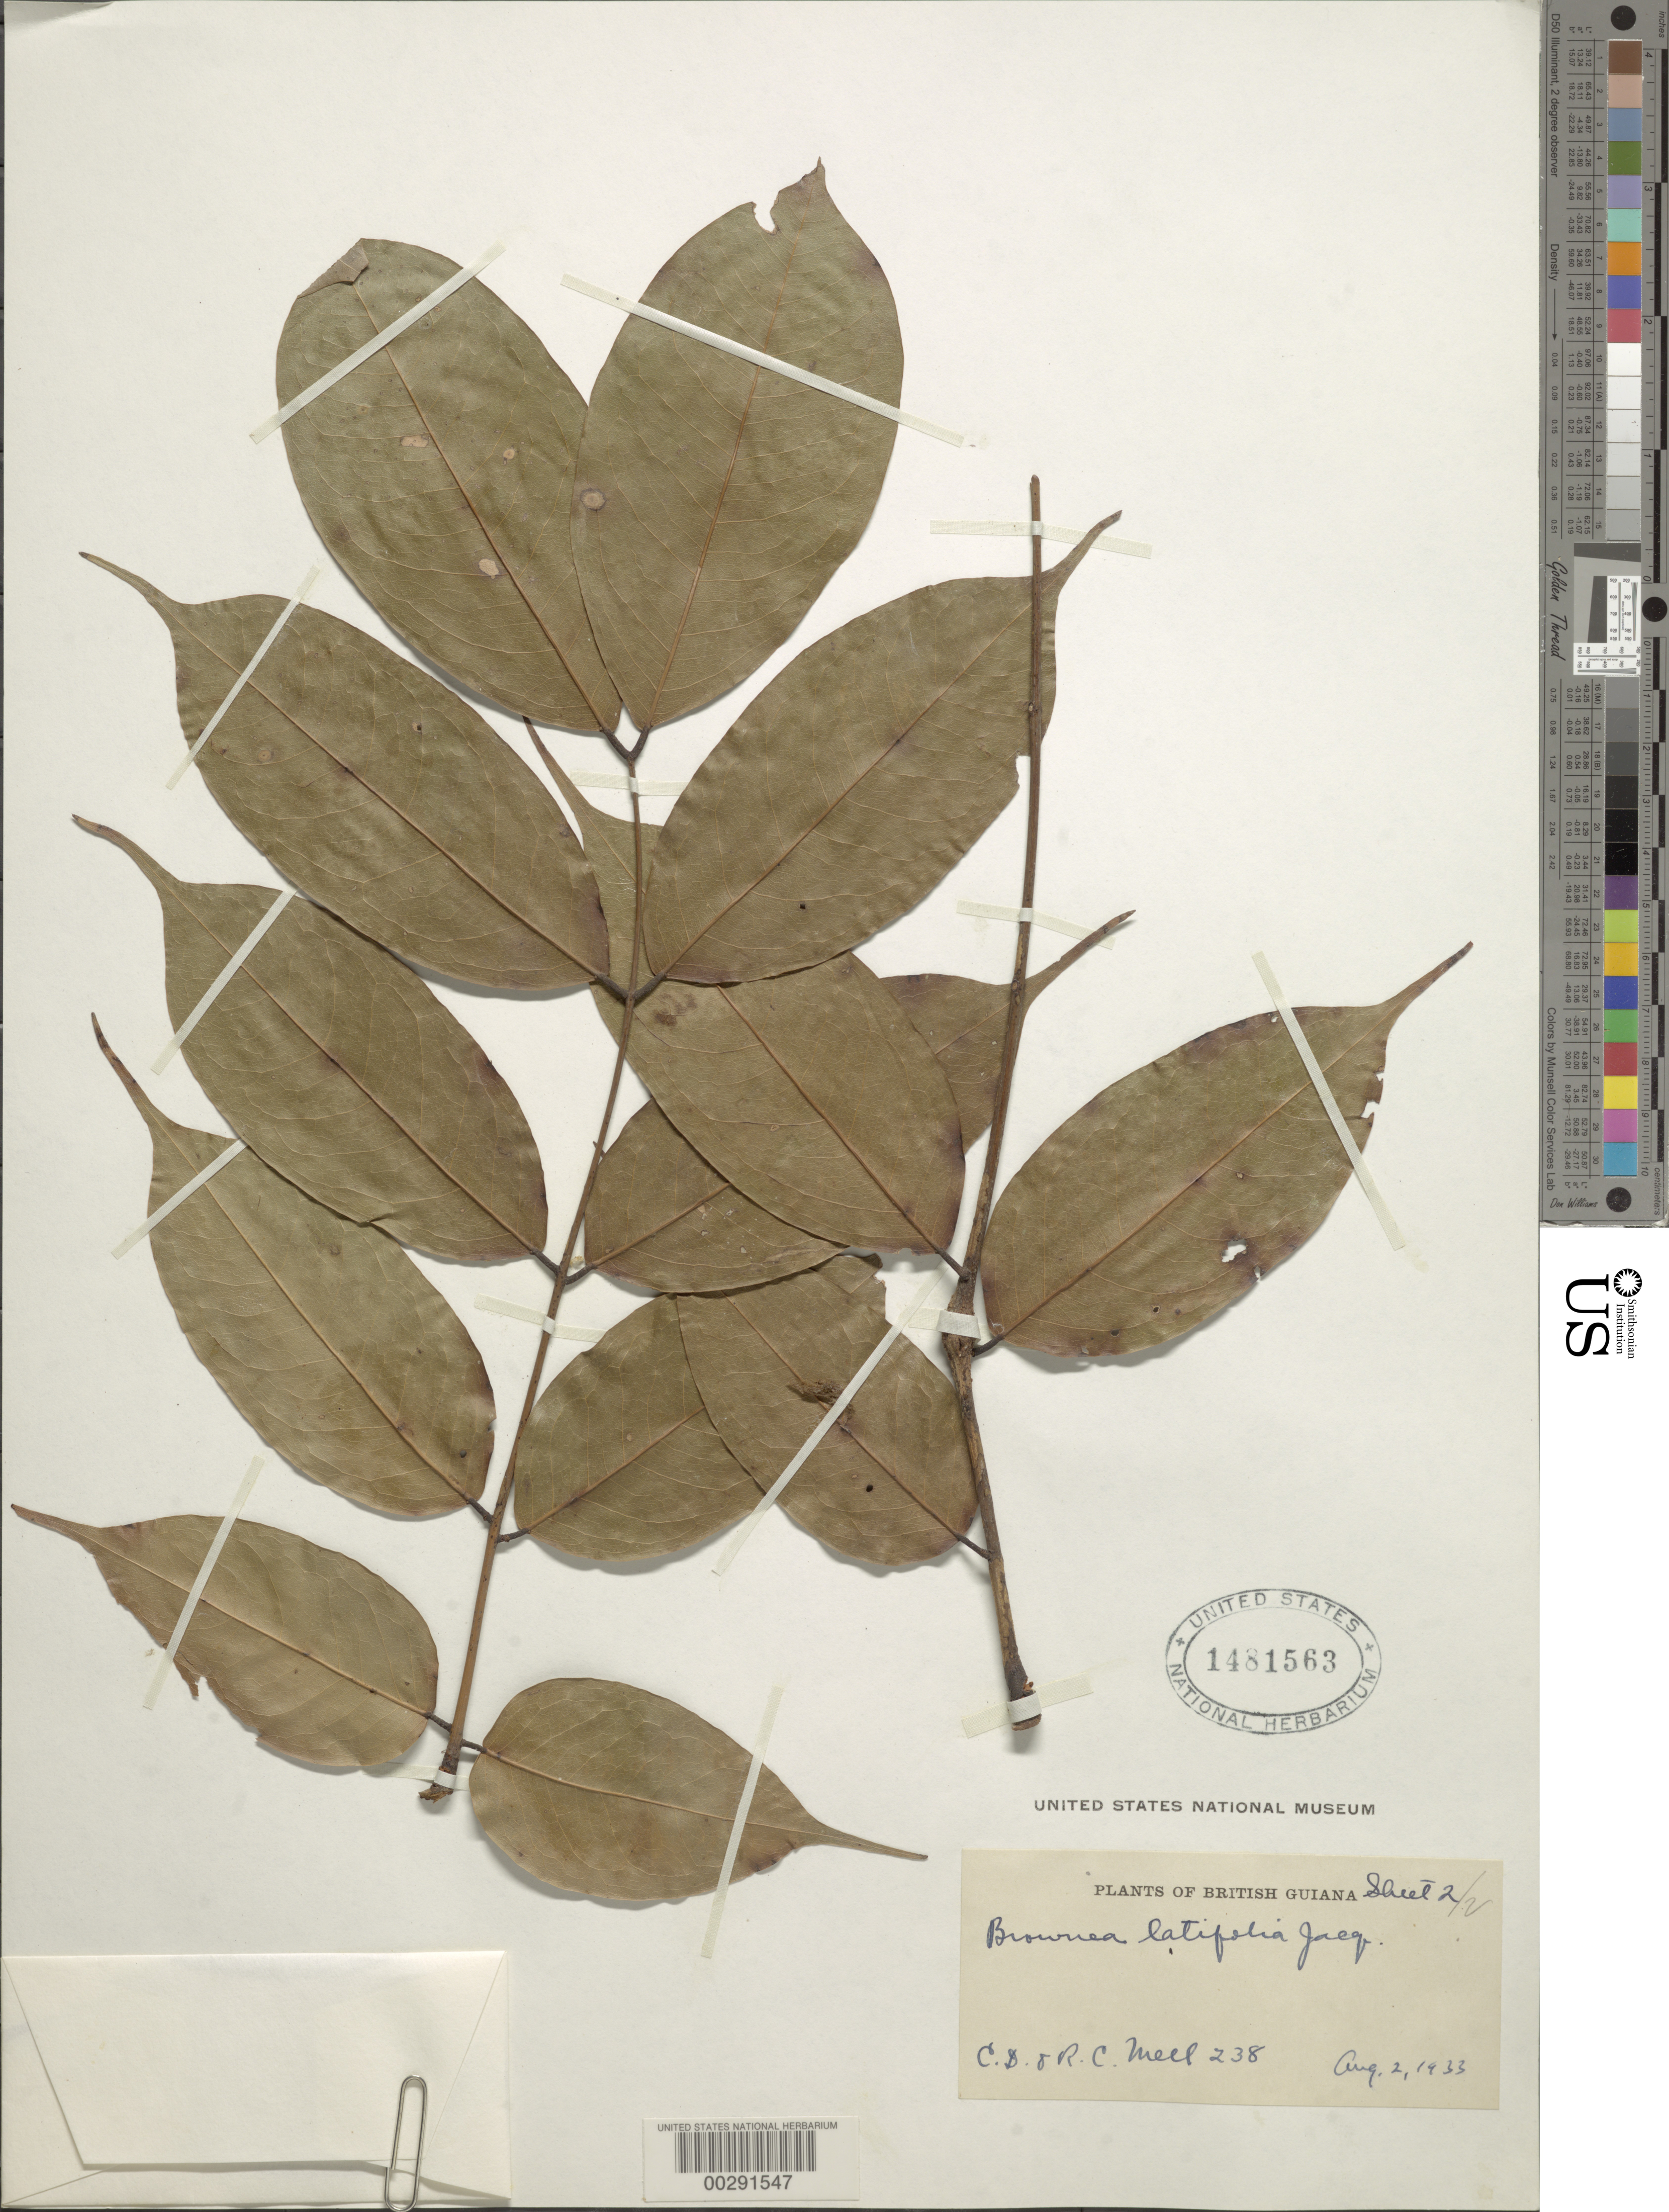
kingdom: Plantae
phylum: Tracheophyta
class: Magnoliopsida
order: Fabales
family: Fabaceae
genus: Brownea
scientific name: Brownea latifolia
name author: Jacq.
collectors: C. D. Mell & R. Mell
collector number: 238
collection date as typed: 02 Aug 1933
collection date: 1933-08-02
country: Guyana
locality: Kartabu pt., cuyuni river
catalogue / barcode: US 1481563